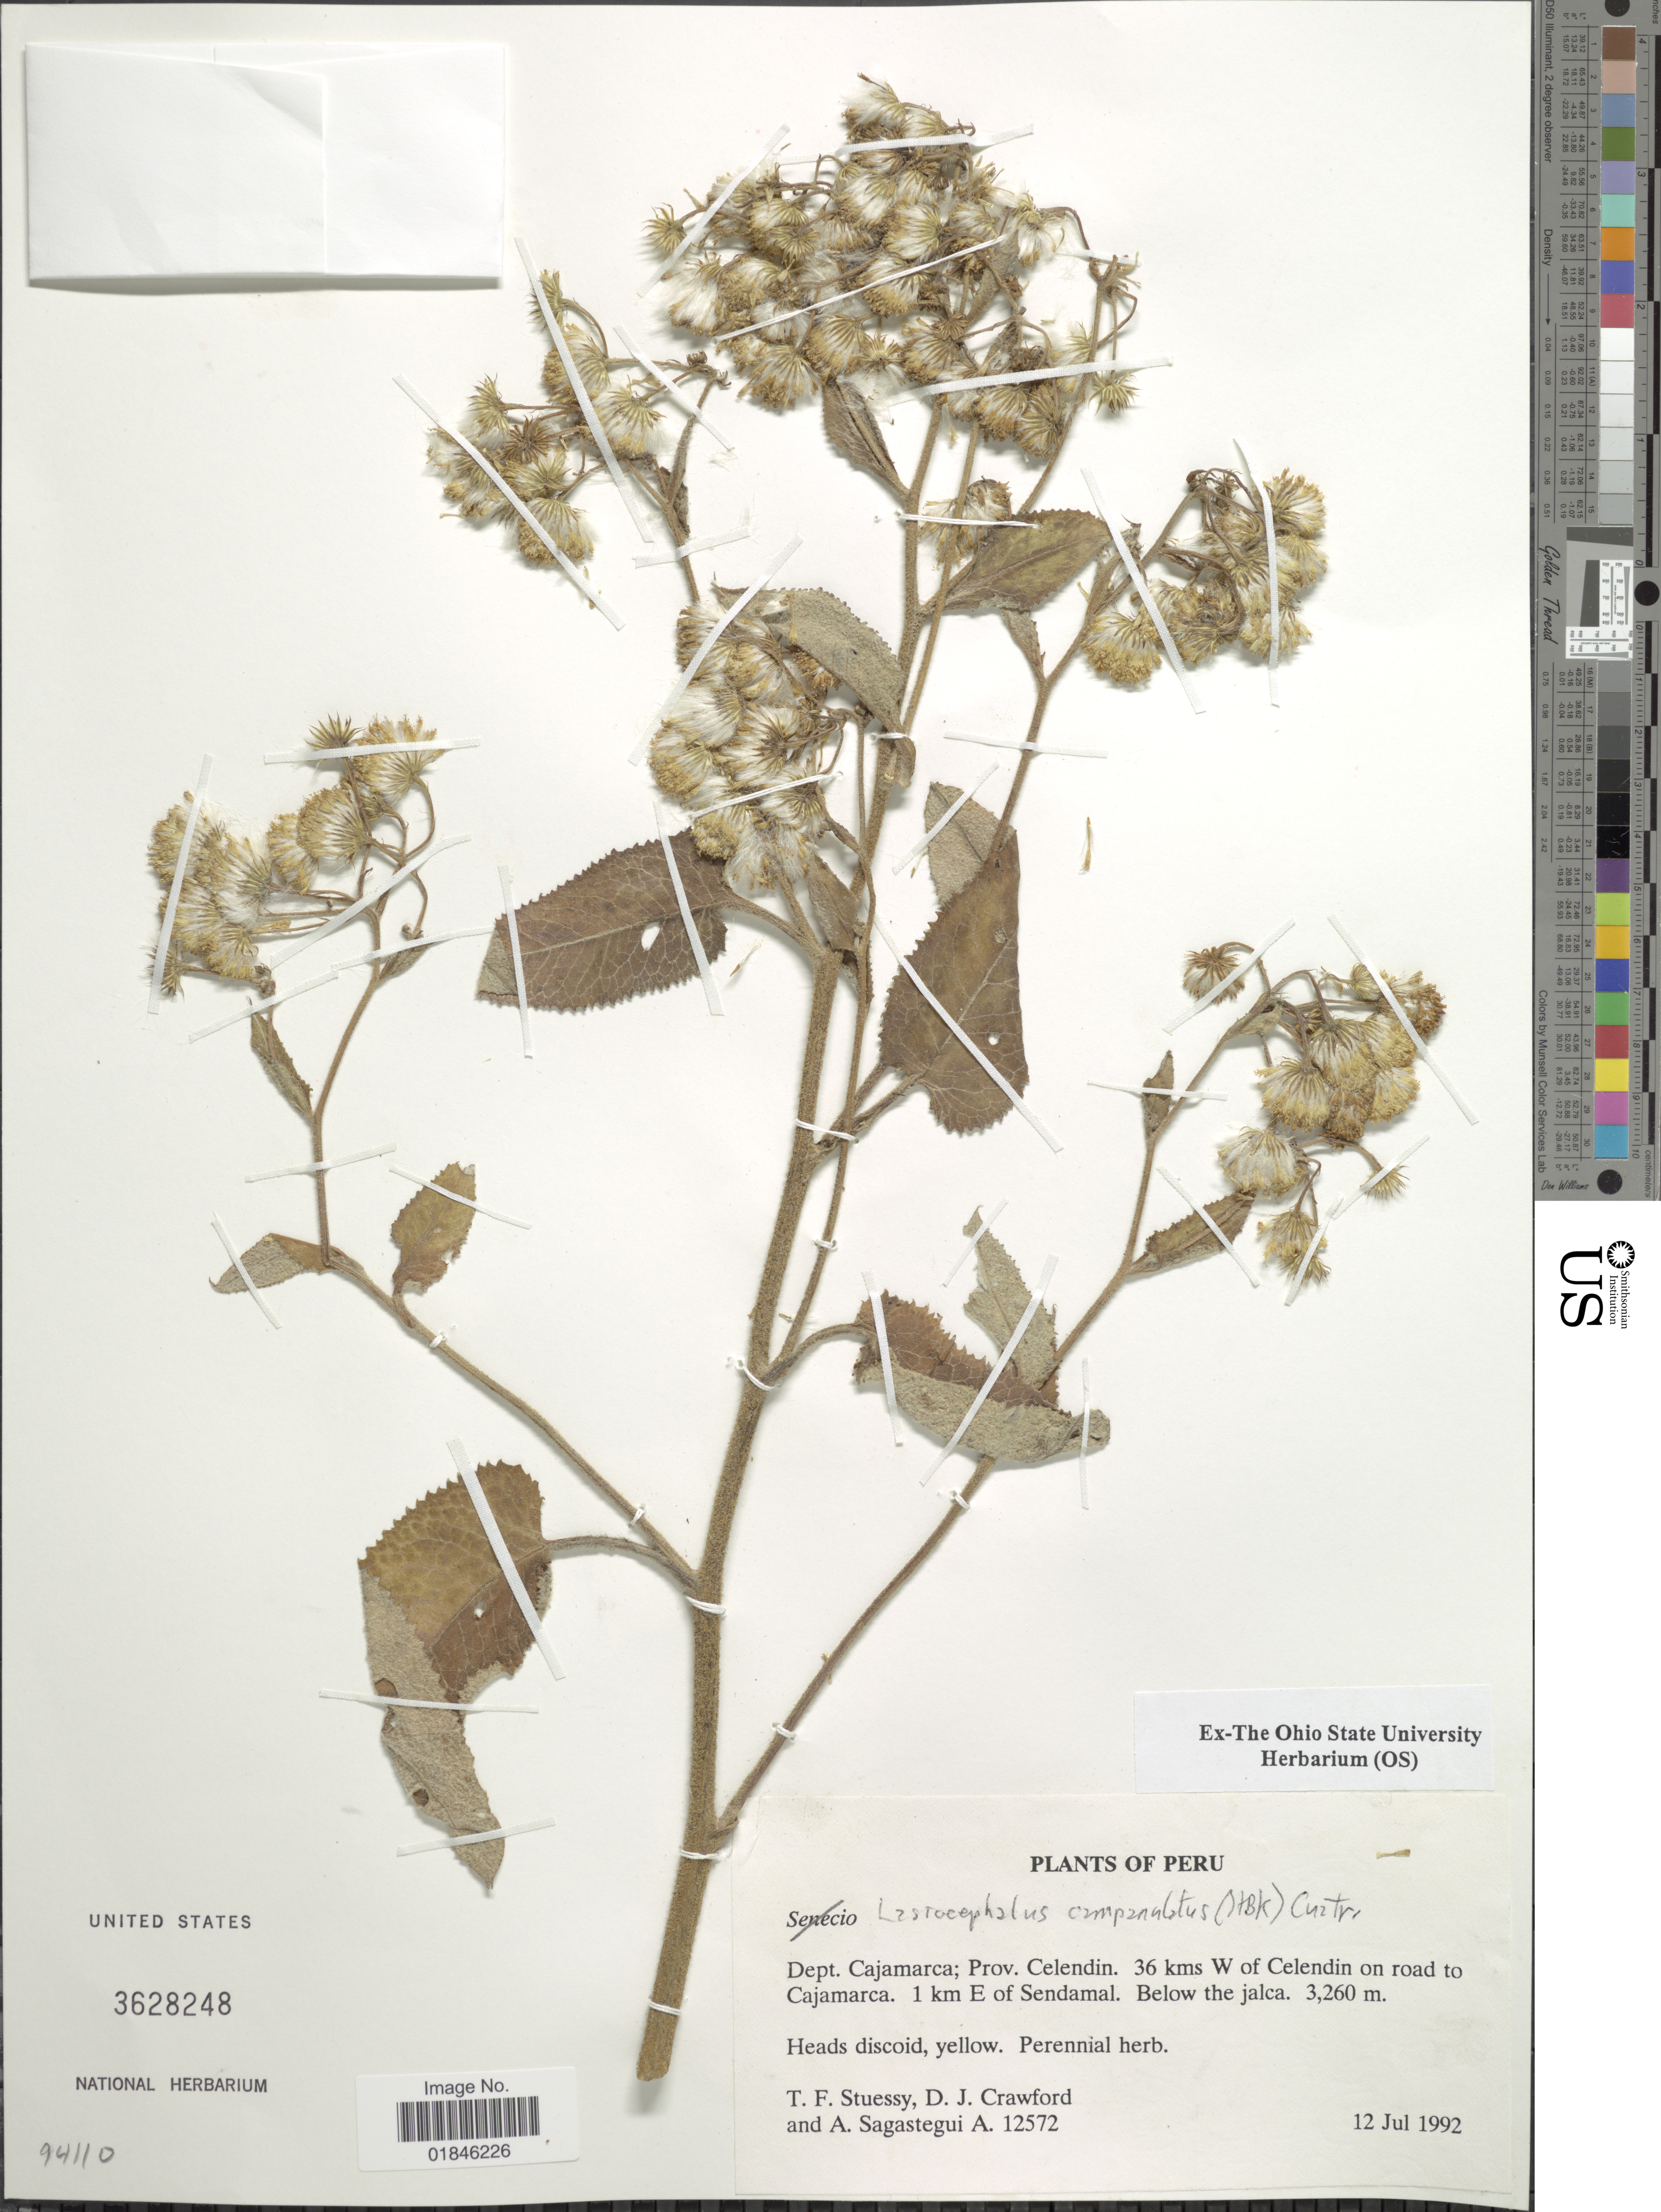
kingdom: Plantae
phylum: Tracheophyta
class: Magnoliopsida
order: Asterales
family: Asteraceae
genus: Senecio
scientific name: Senecio betonicifolius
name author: DC.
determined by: Salomon, Luciana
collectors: T. Stuessy, D. Crawford & A. Sagástegui A.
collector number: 12572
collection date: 1992-07-12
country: Peru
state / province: Cajamarca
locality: Dept. Cajamarca; Prov. Celendin. 36 kms W of Celendin on road to Cajamarca. 1 km E of Sendamal. Below the jalca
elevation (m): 3260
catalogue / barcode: US 3628248